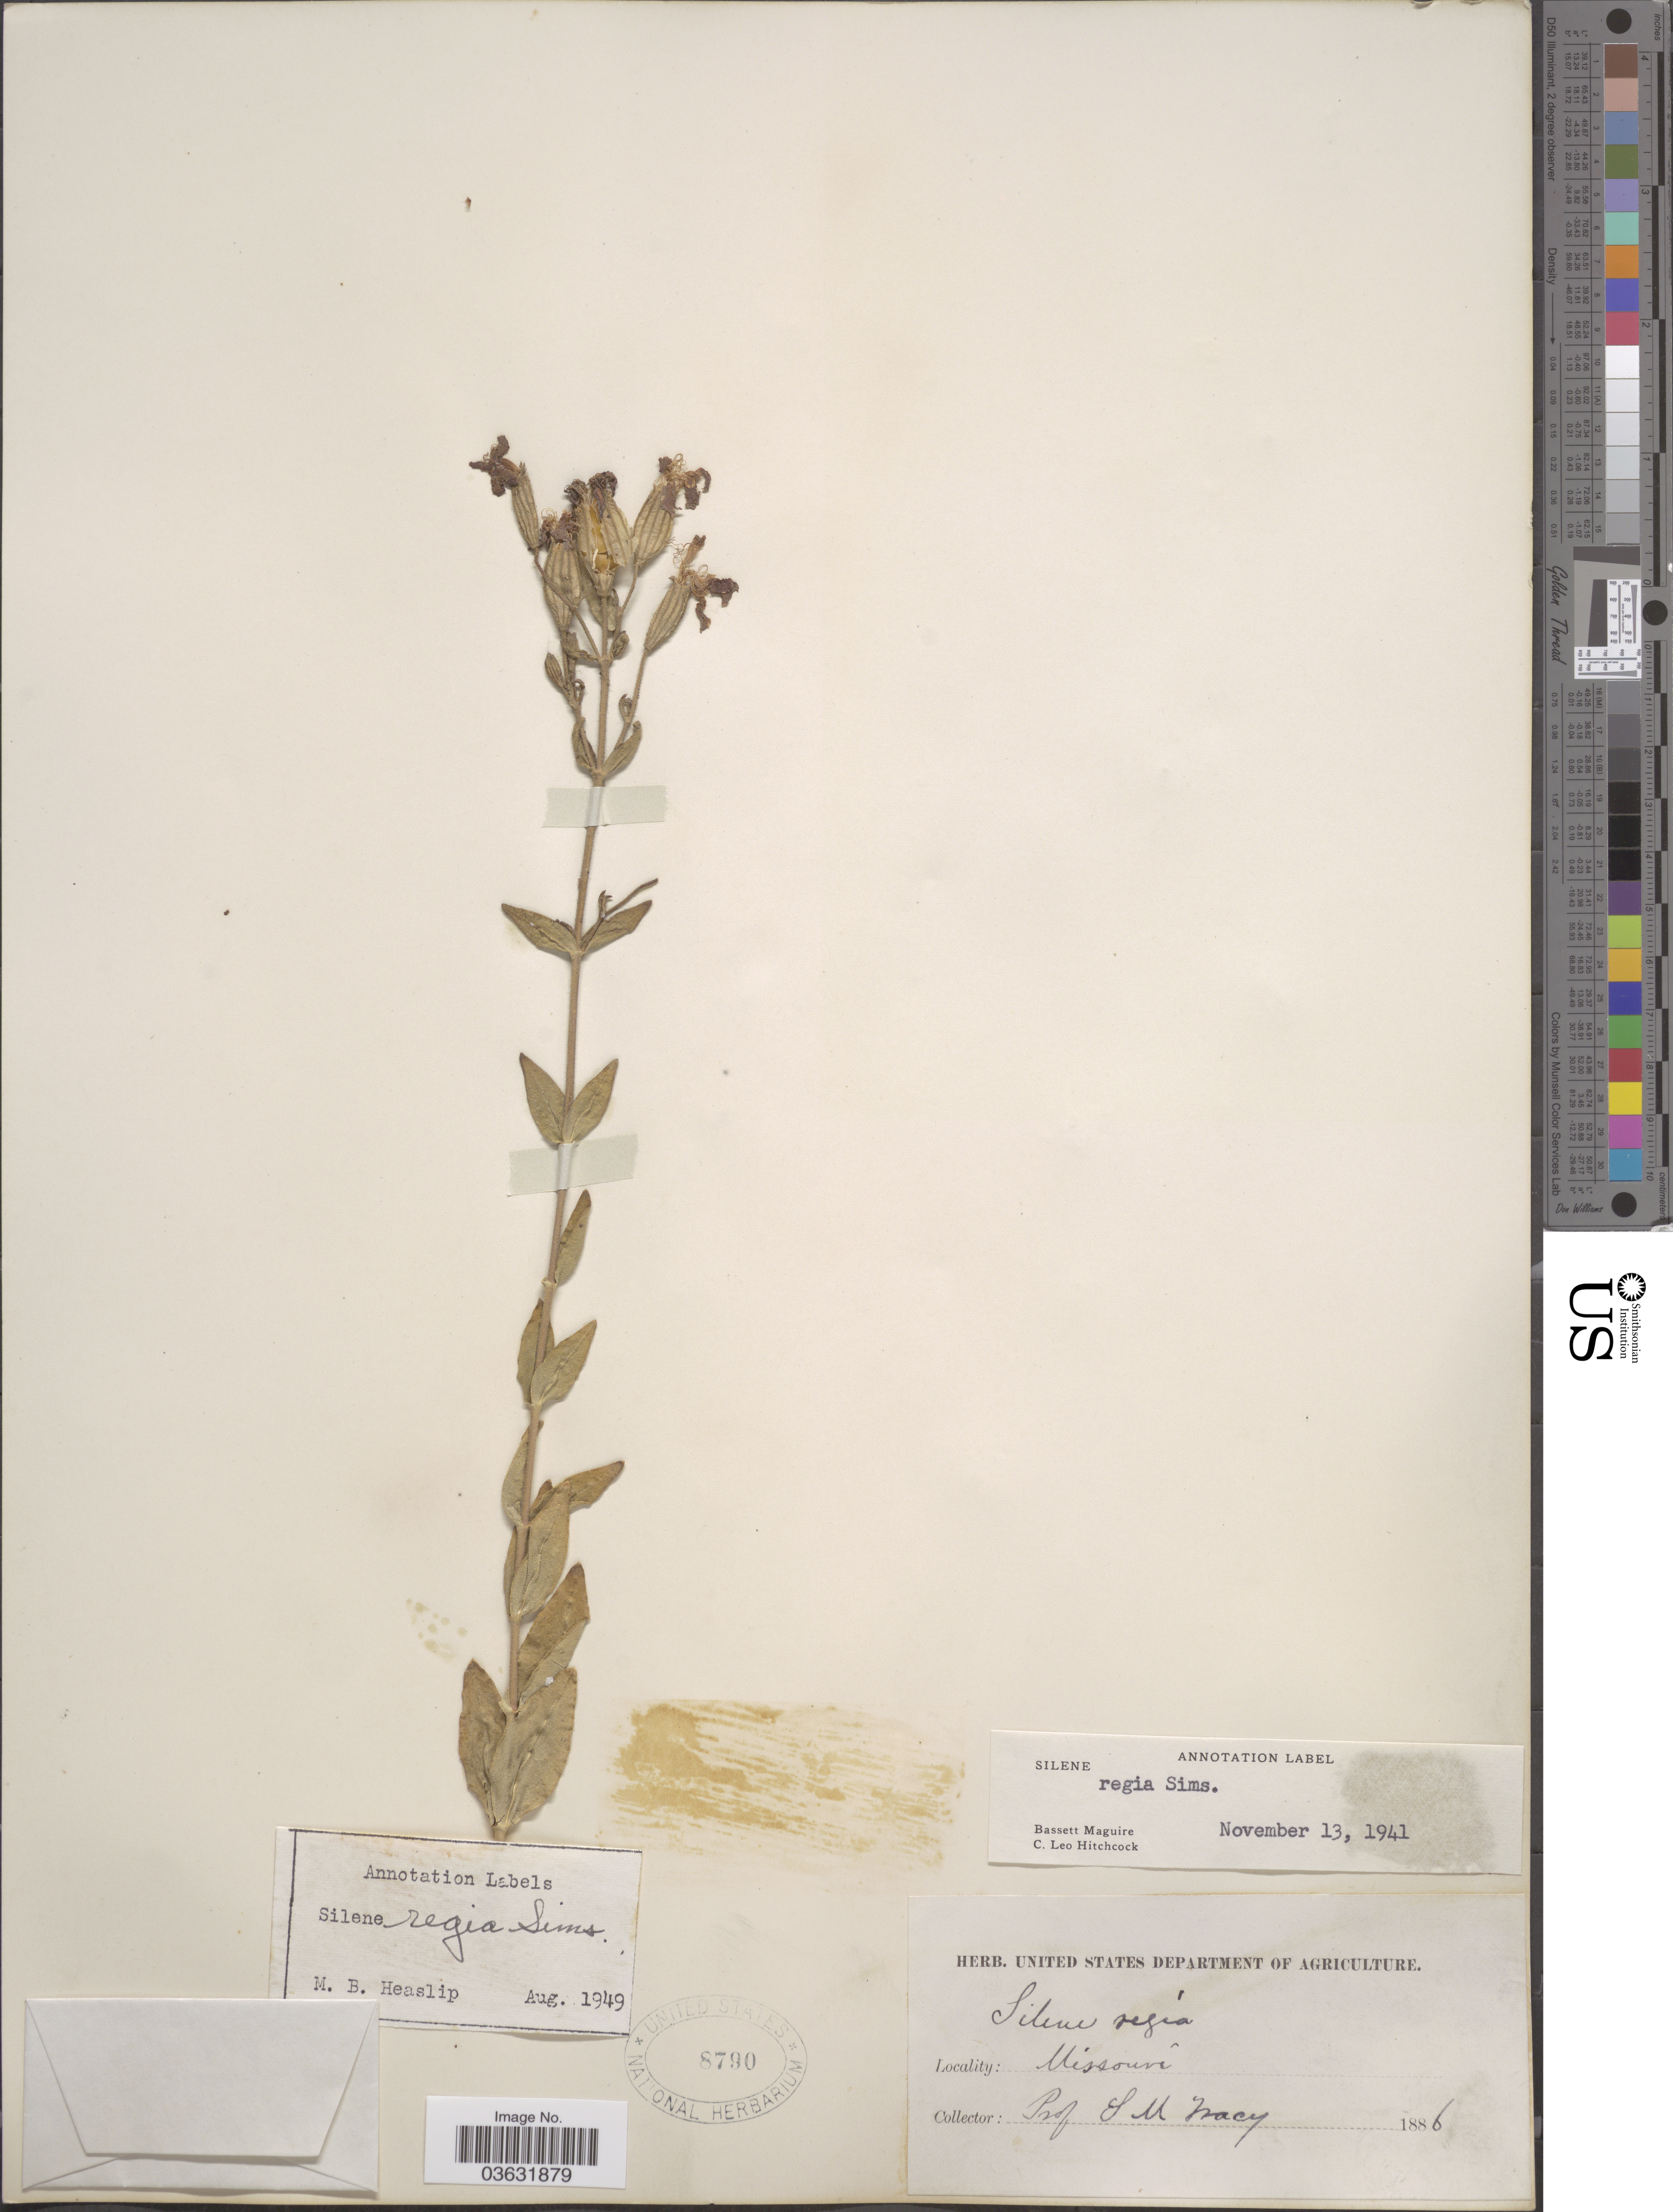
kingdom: Plantae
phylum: Tracheophyta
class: Magnoliopsida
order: Caryophyllales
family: Caryophyllaceae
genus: Silene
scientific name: Silene regia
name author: Sims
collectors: S. M. Tracy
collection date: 1886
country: United States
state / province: Missouri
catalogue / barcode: US 8790